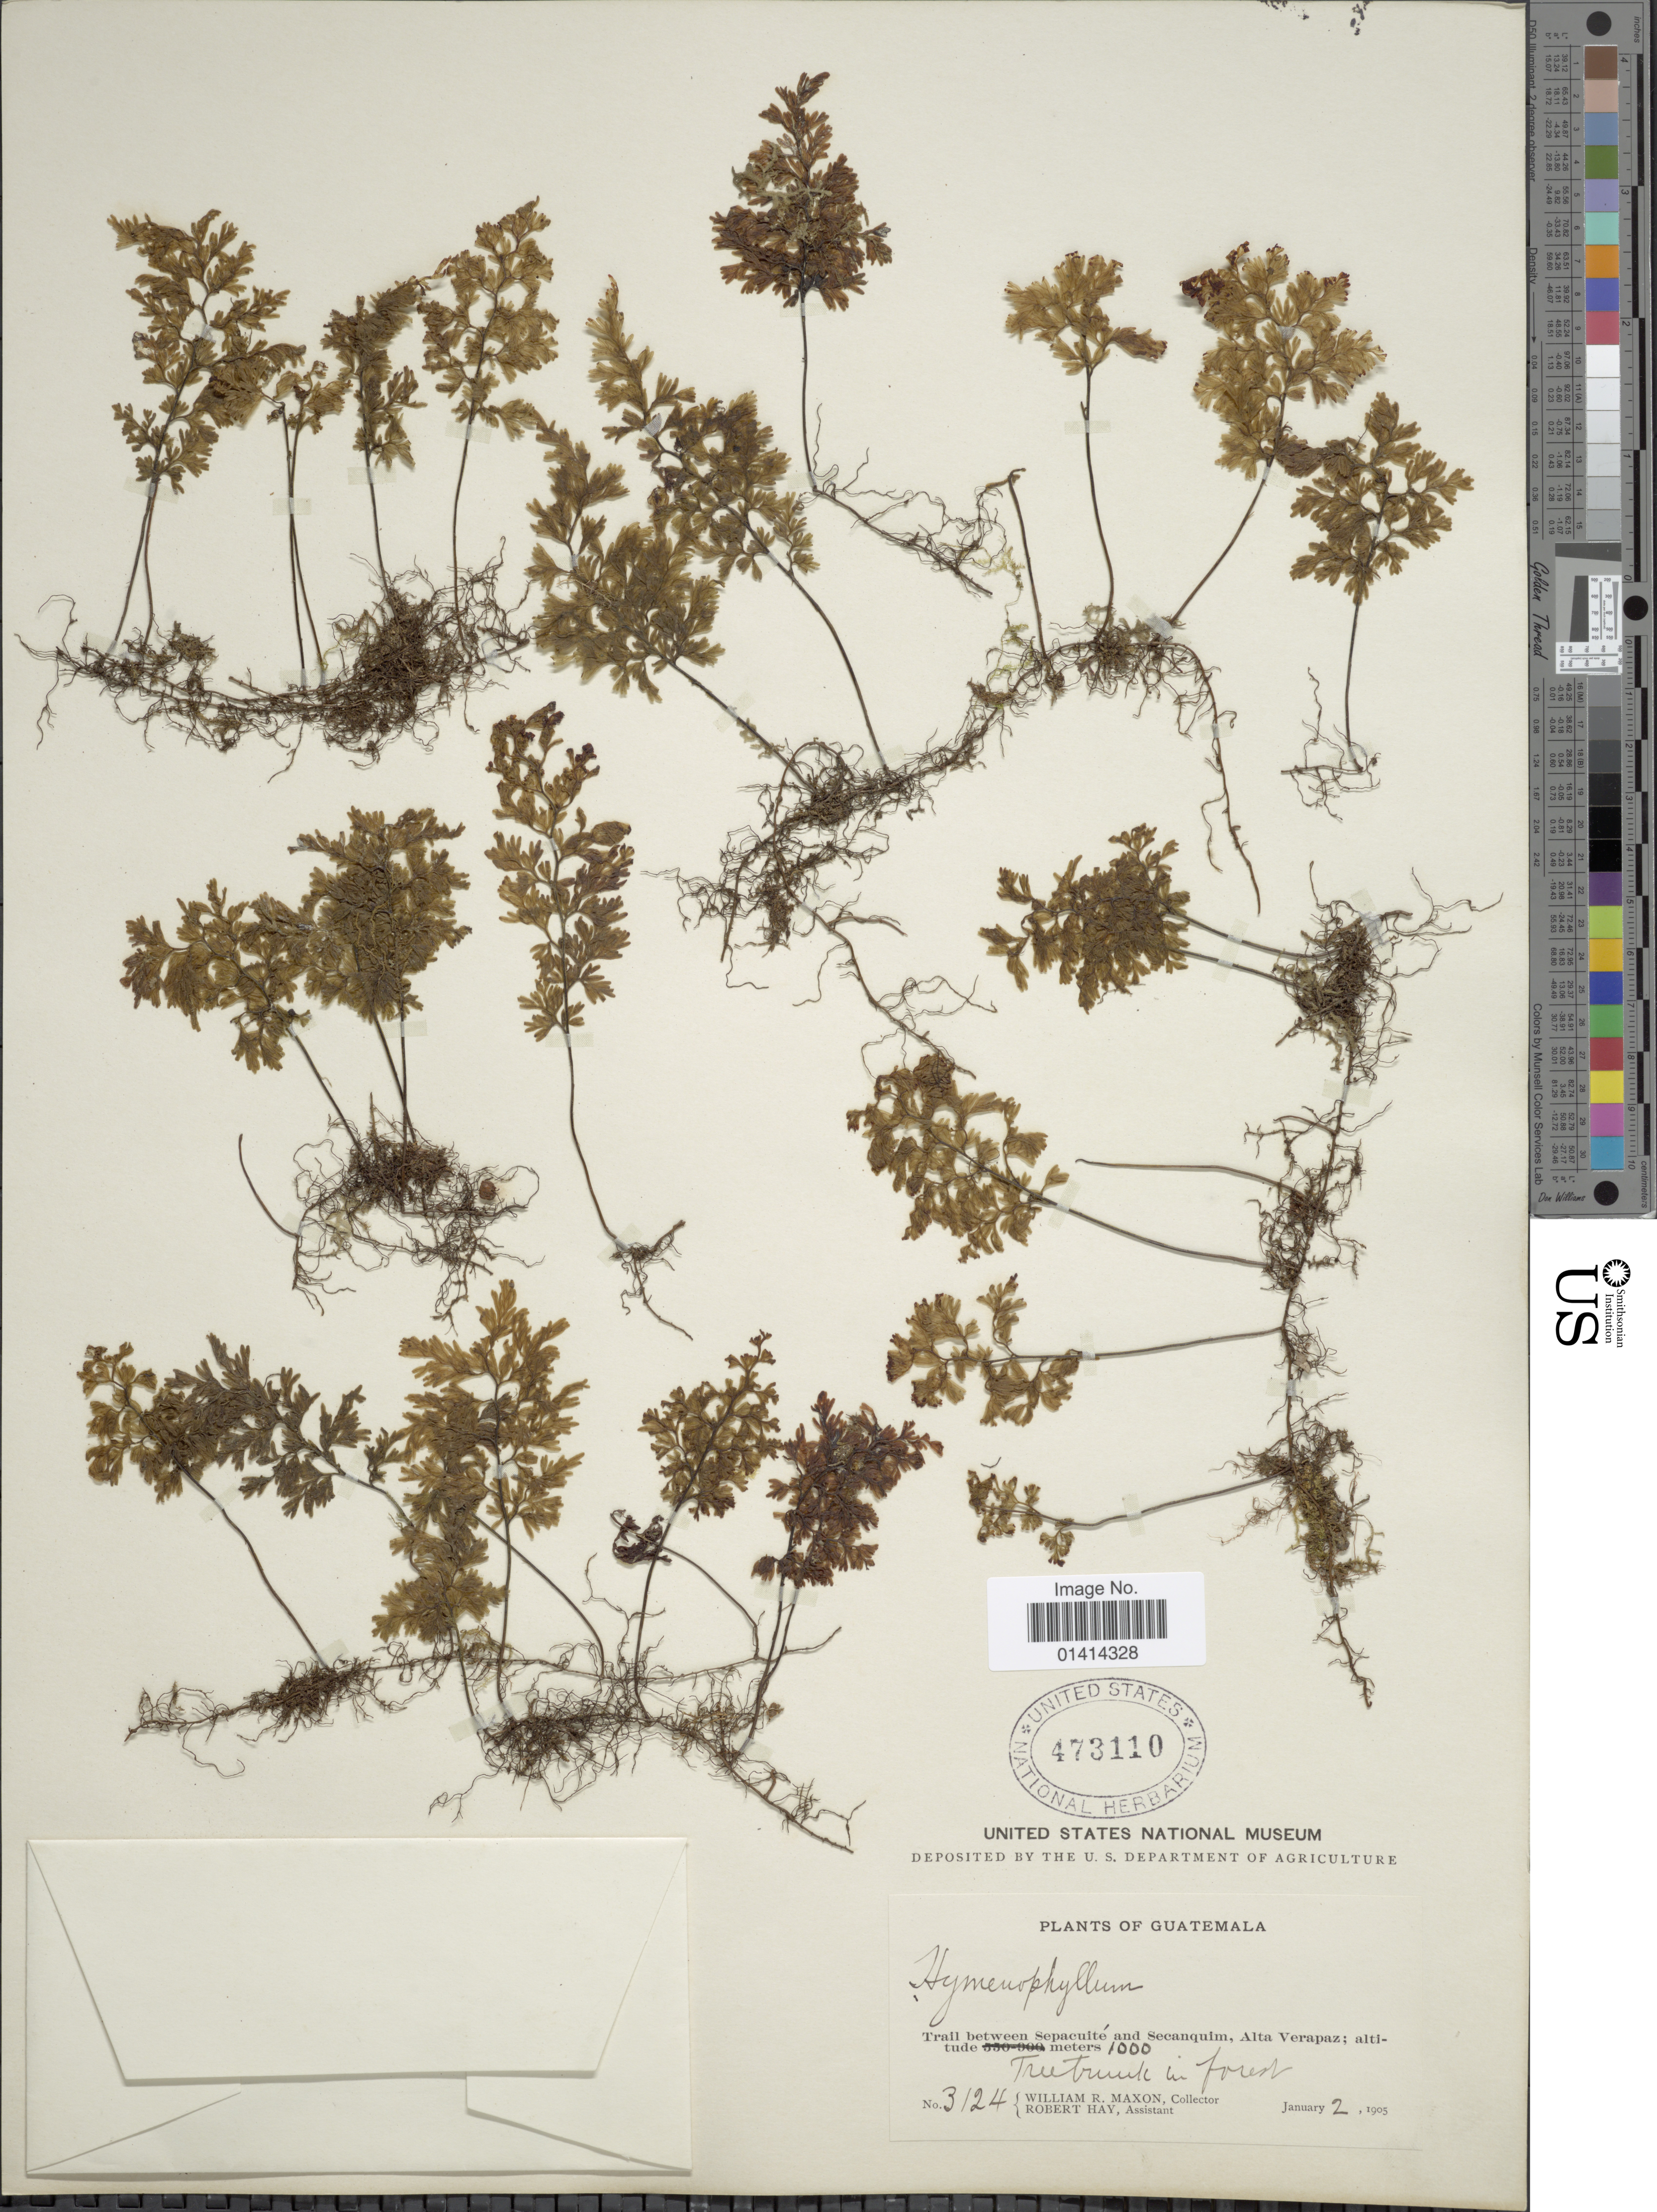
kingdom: Plantae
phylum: Tracheophyta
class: Polypodiopsida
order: Hymenophyllales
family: Hymenophyllaceae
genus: Hymenophyllum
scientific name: Hymenophyllum polyanthos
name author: (Sw.) Sw.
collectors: W. R. Maxon & R. Hay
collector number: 3124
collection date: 1905-01-02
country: Guatemala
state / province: Alta Verapaz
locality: Trail between Sepacuité and Secanquim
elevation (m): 1000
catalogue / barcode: US 473110